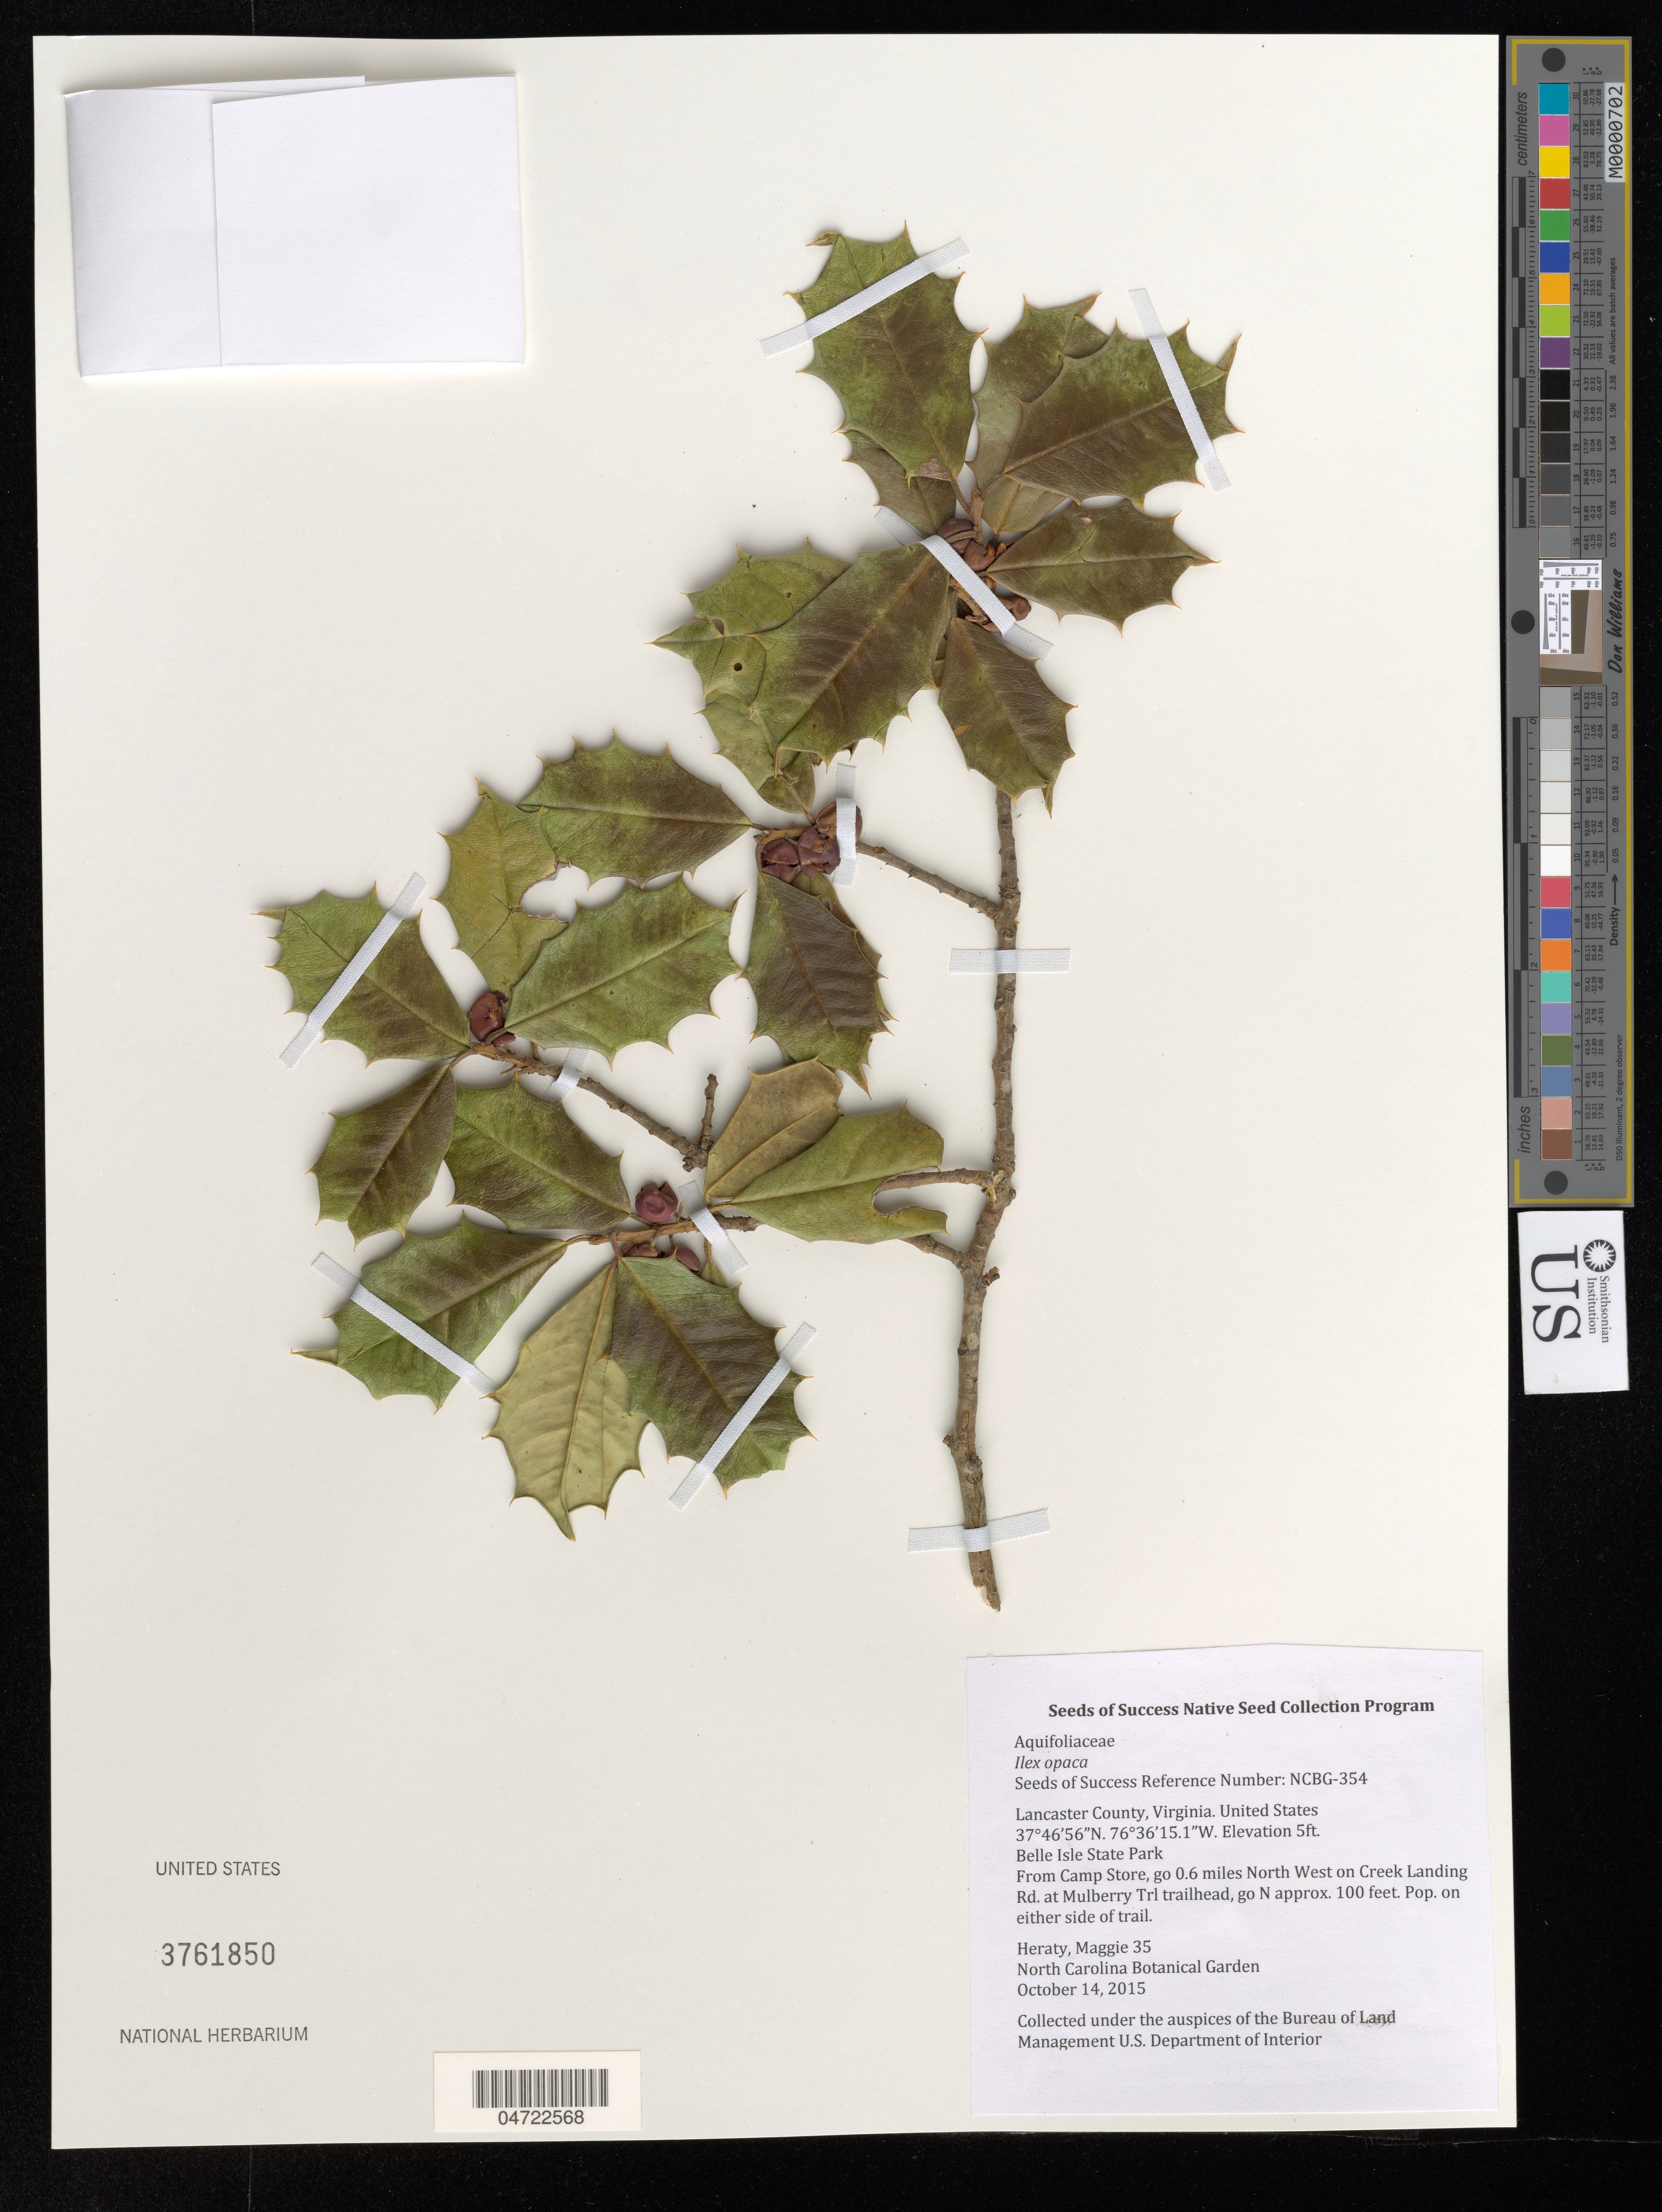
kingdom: Plantae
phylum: Tracheophyta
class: Magnoliopsida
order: Aquifoliales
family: Aquifoliaceae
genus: Ilex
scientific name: Ilex opaca var. subintegra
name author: (Weath.) Rehder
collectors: M. Heraty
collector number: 35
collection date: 2015-10-14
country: United States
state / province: Virginia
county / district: Lancaster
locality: Lancaster County. Belle Isle State Park. From Camp Store, go 0.6 miles North West on Creek Landing Rd. at Mulberry Trl trailhead, go N approx. 100 feet. Pop. on either side of trail.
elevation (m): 2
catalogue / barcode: US 3761850